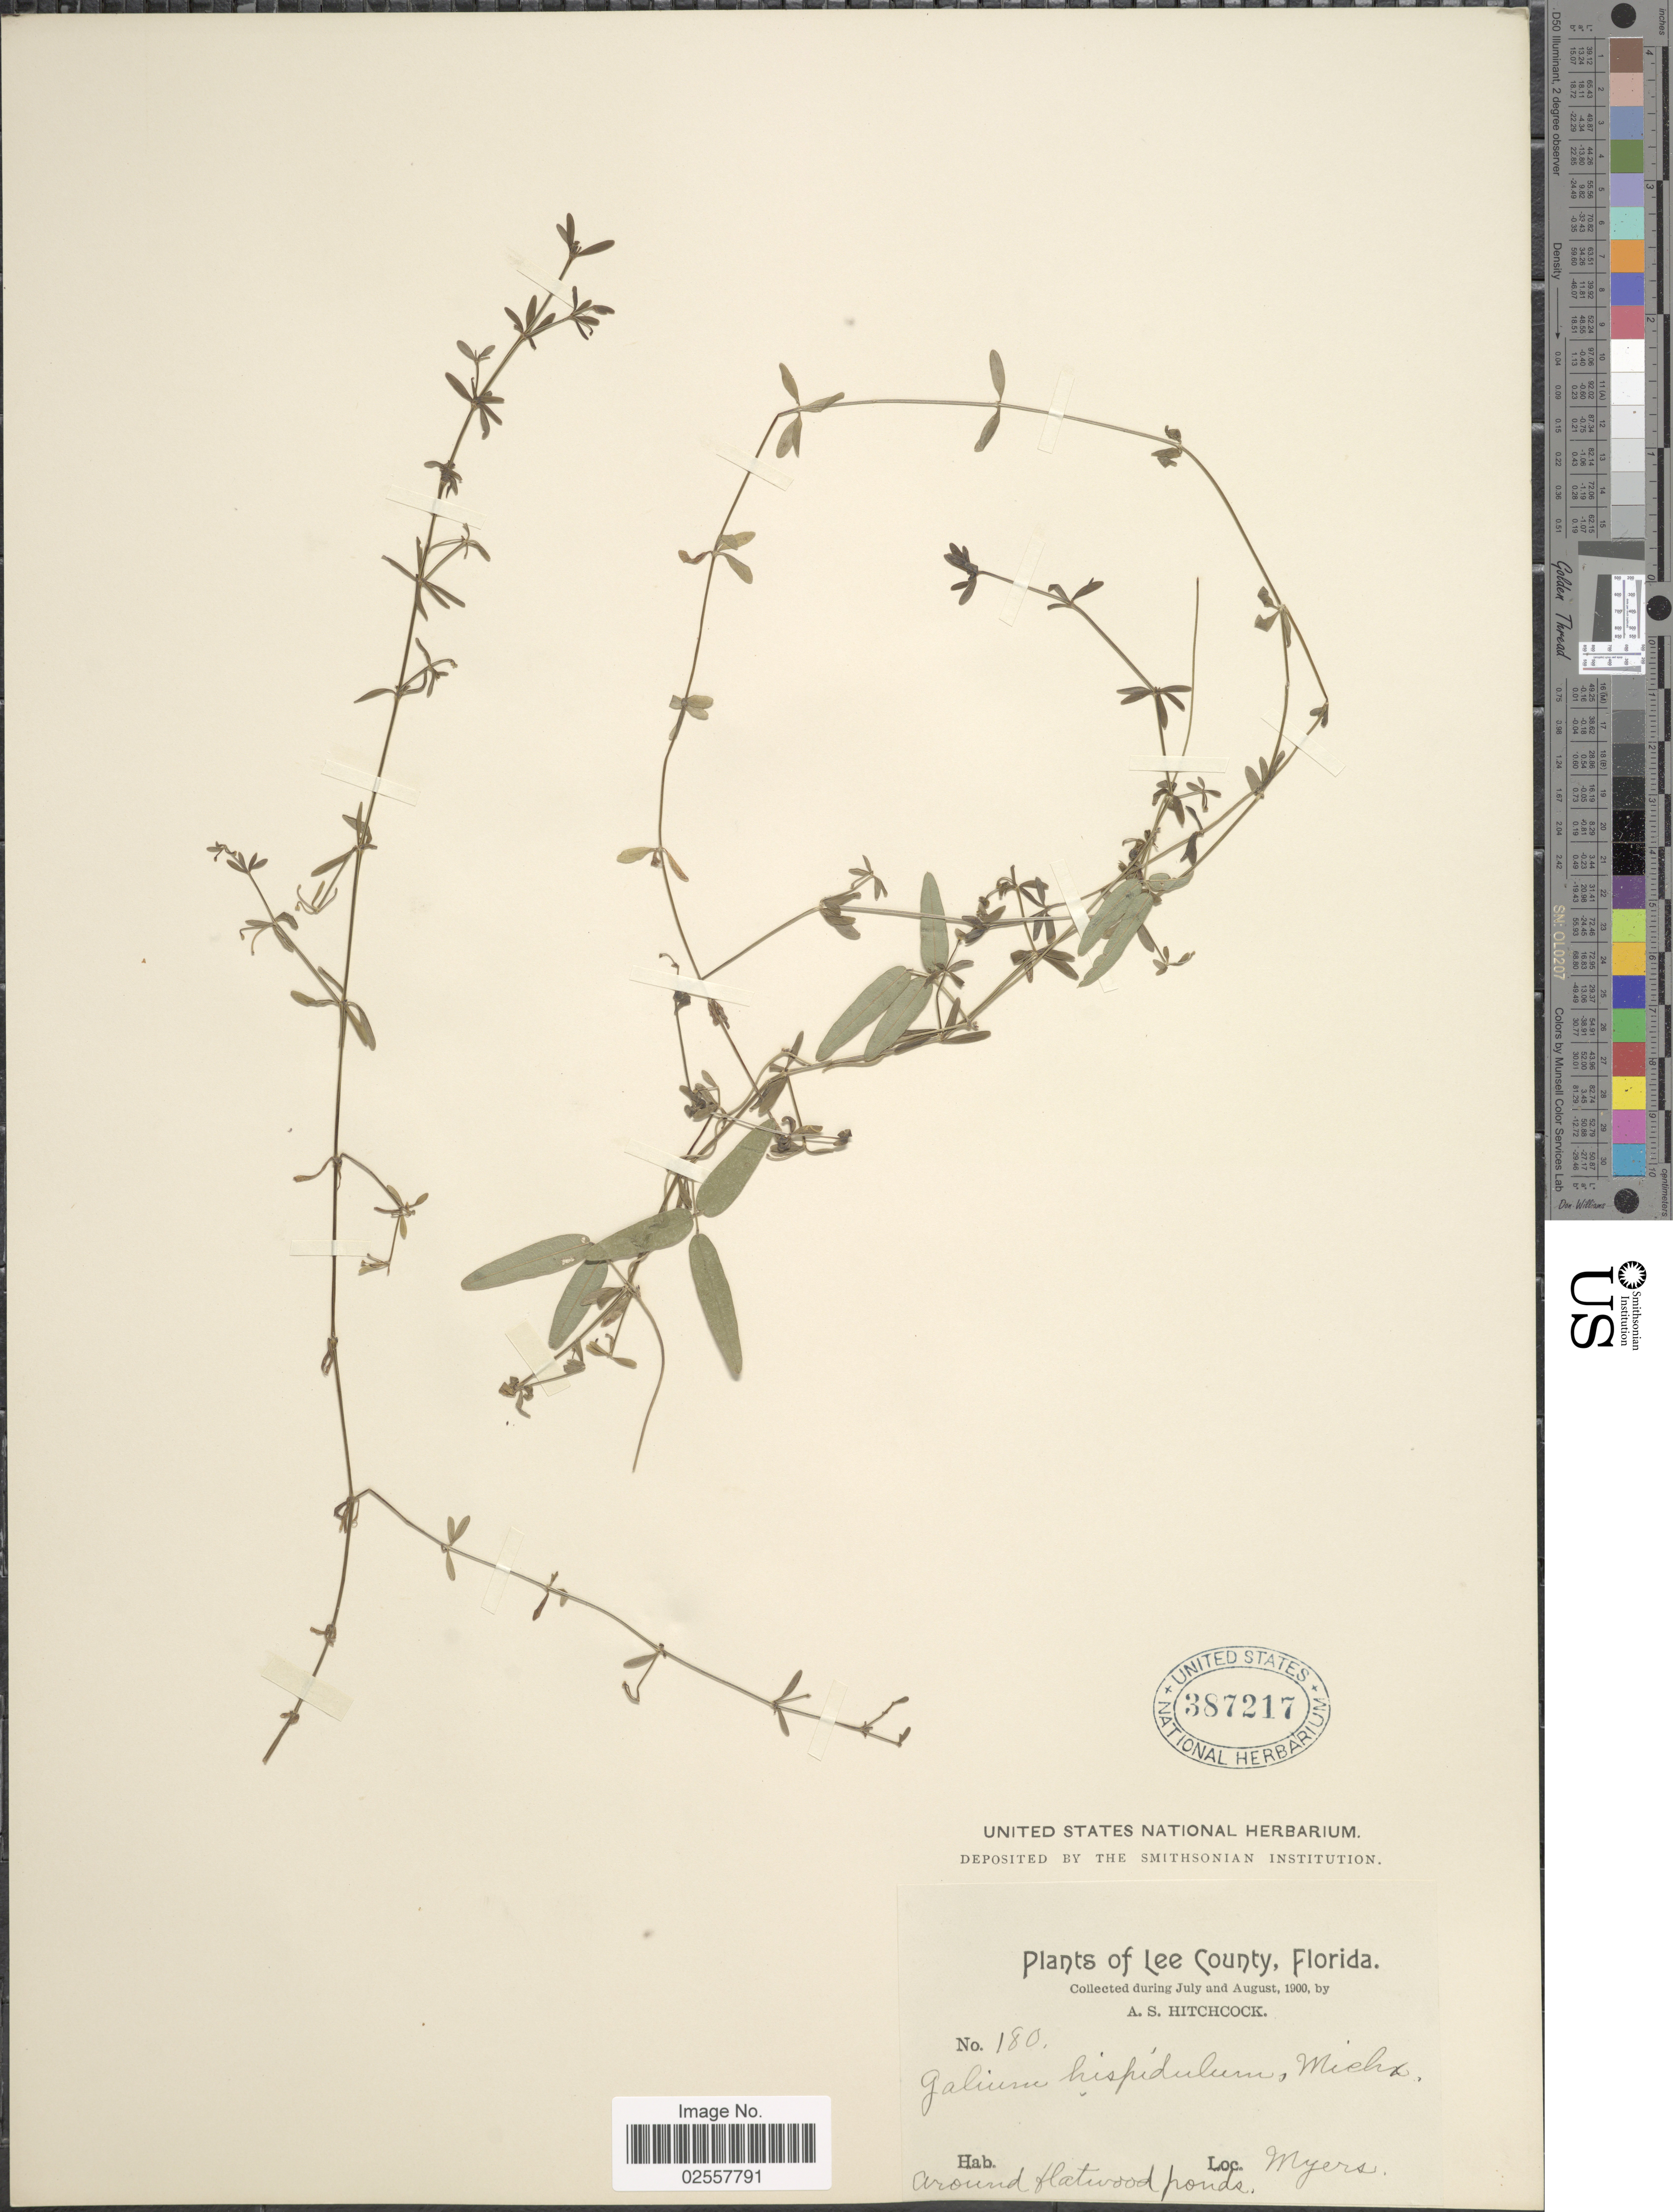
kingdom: Plantae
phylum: Tracheophyta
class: Magnoliopsida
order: Gentianales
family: Rubiaceae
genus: Galium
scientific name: Galium hispidulum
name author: Michx.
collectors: A. S. Hitchcock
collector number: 180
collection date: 1900-07/1900-08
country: United States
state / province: Florida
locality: Lee County. Myers. Around flatwood ponds.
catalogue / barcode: US 387217